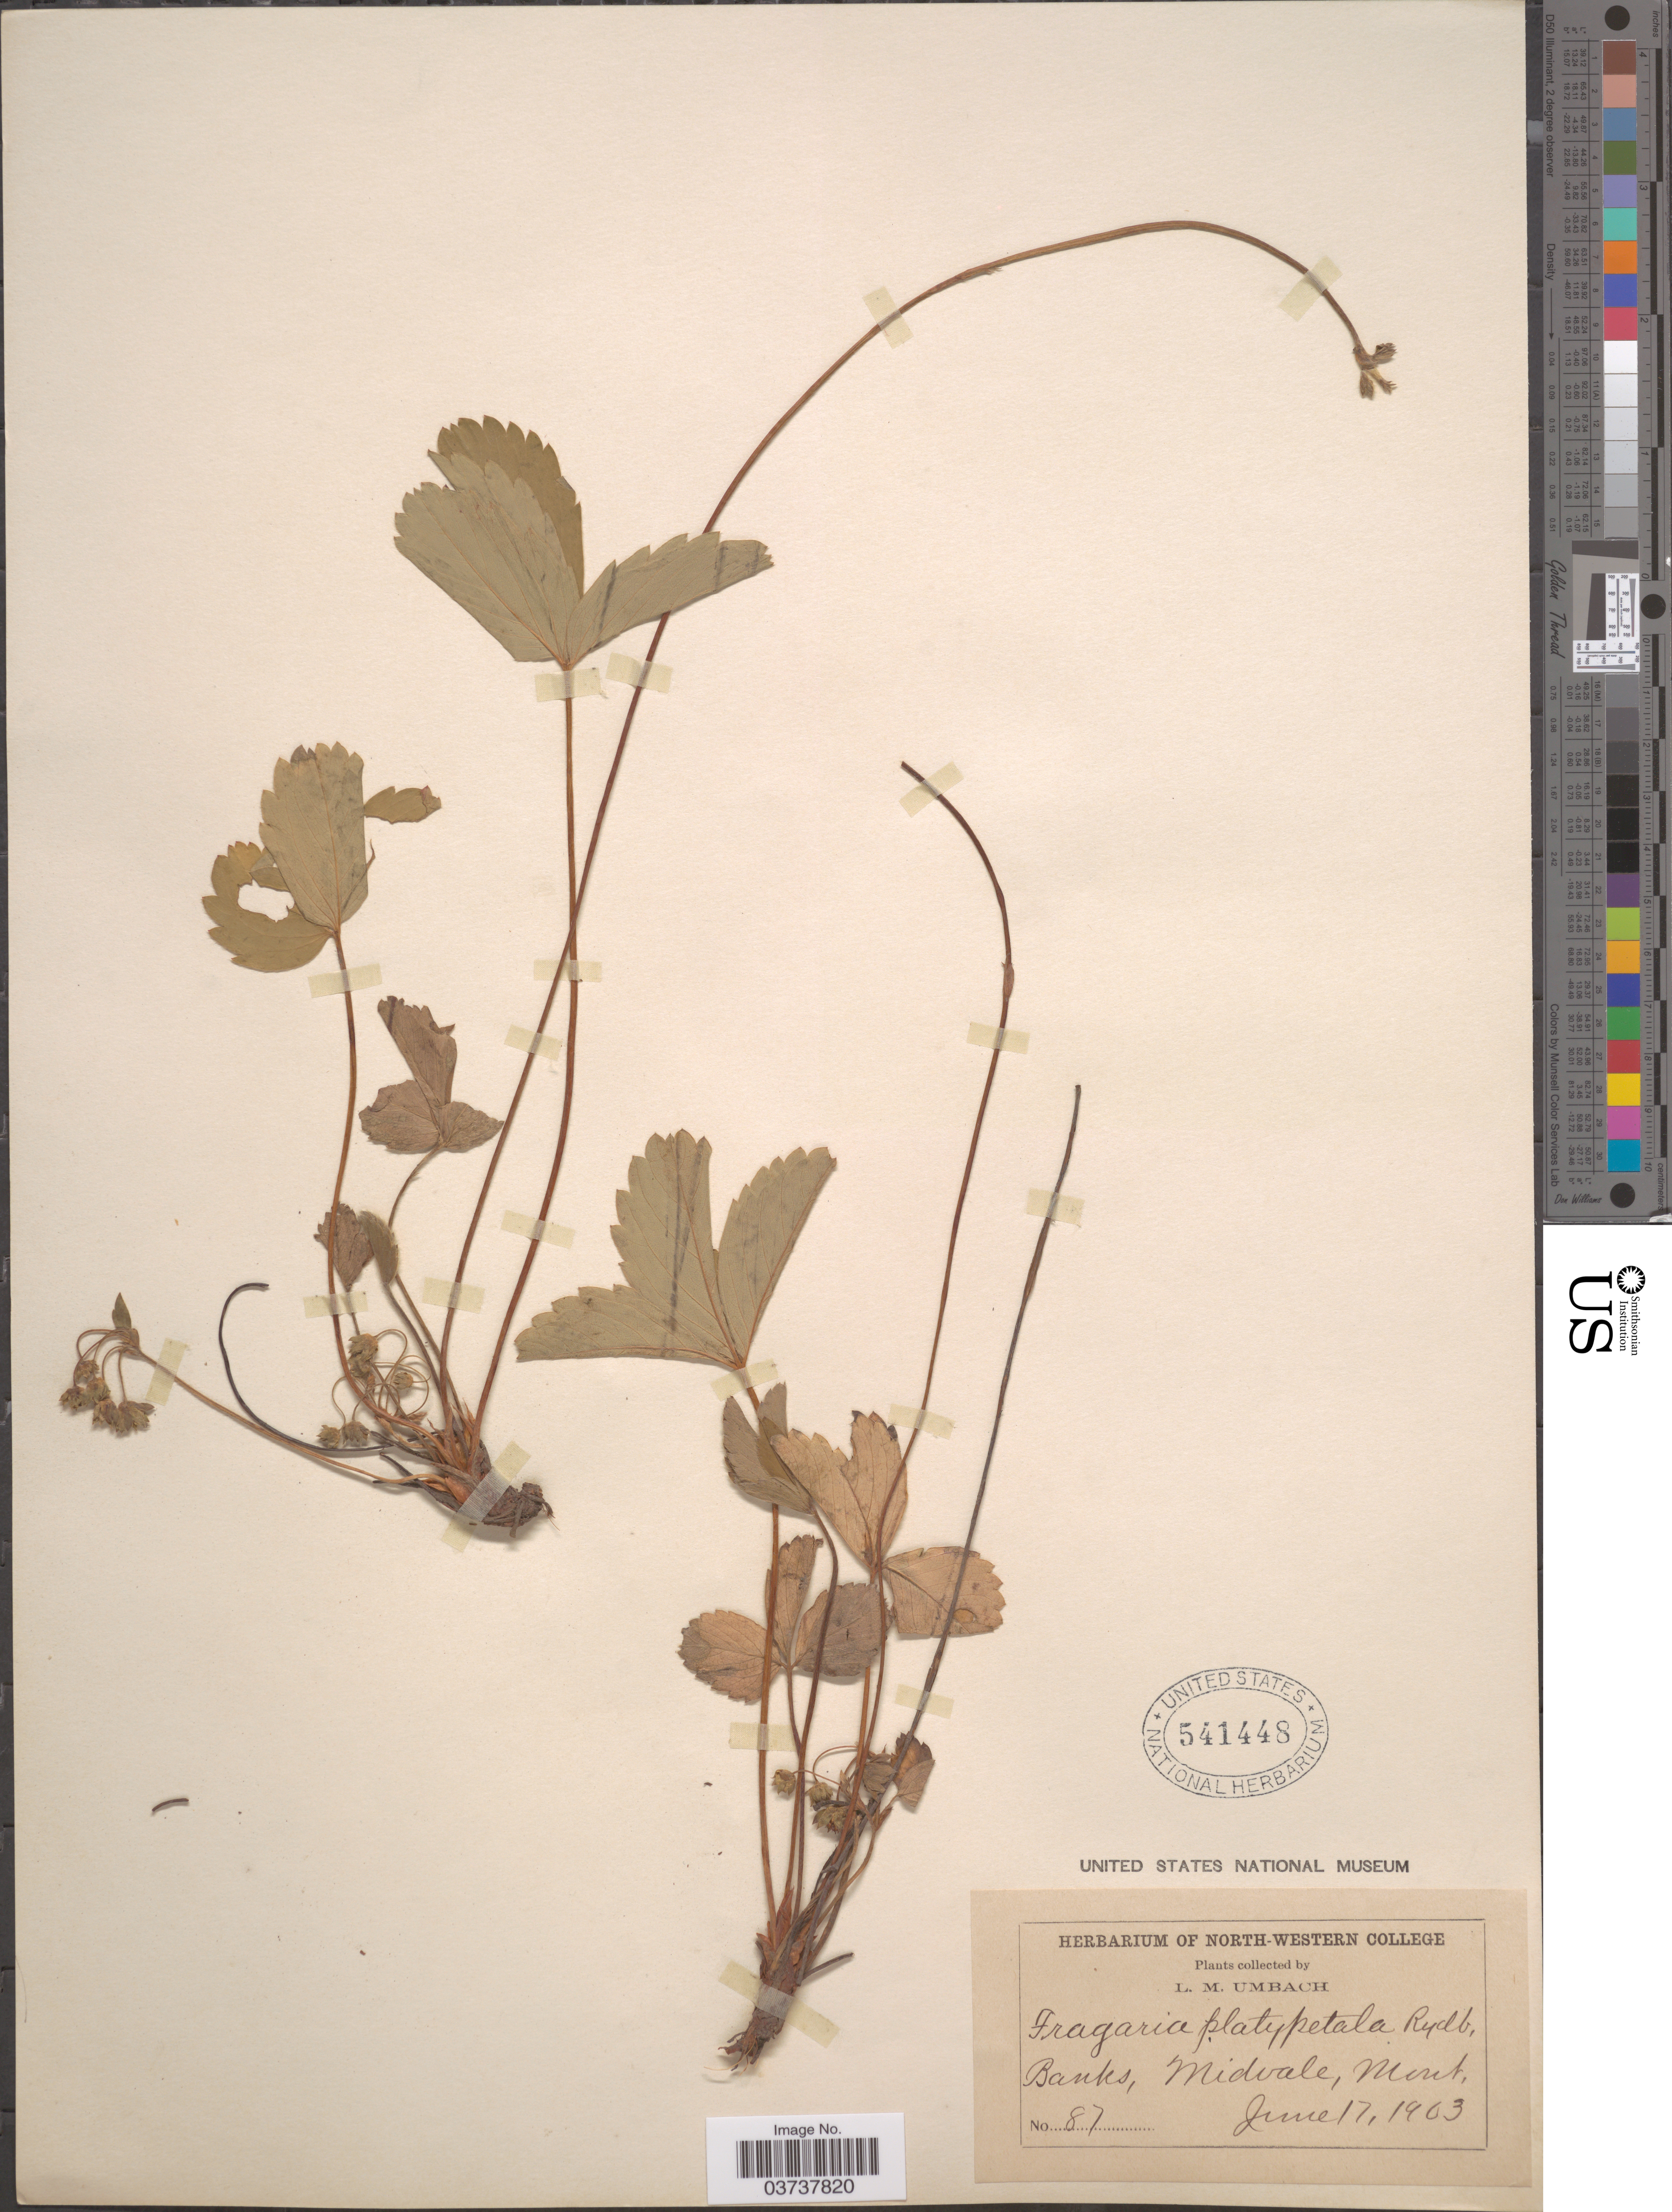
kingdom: Plantae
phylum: Tracheophyta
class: Magnoliopsida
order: Rosales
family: Rosaceae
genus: Fragaria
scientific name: Fragaria virginiana subsp. platypetala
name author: (Rydb.) Staudt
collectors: L. M. Umbach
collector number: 87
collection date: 1963-06-17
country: United States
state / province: Montana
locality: Banks, Midvale.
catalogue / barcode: US 541448